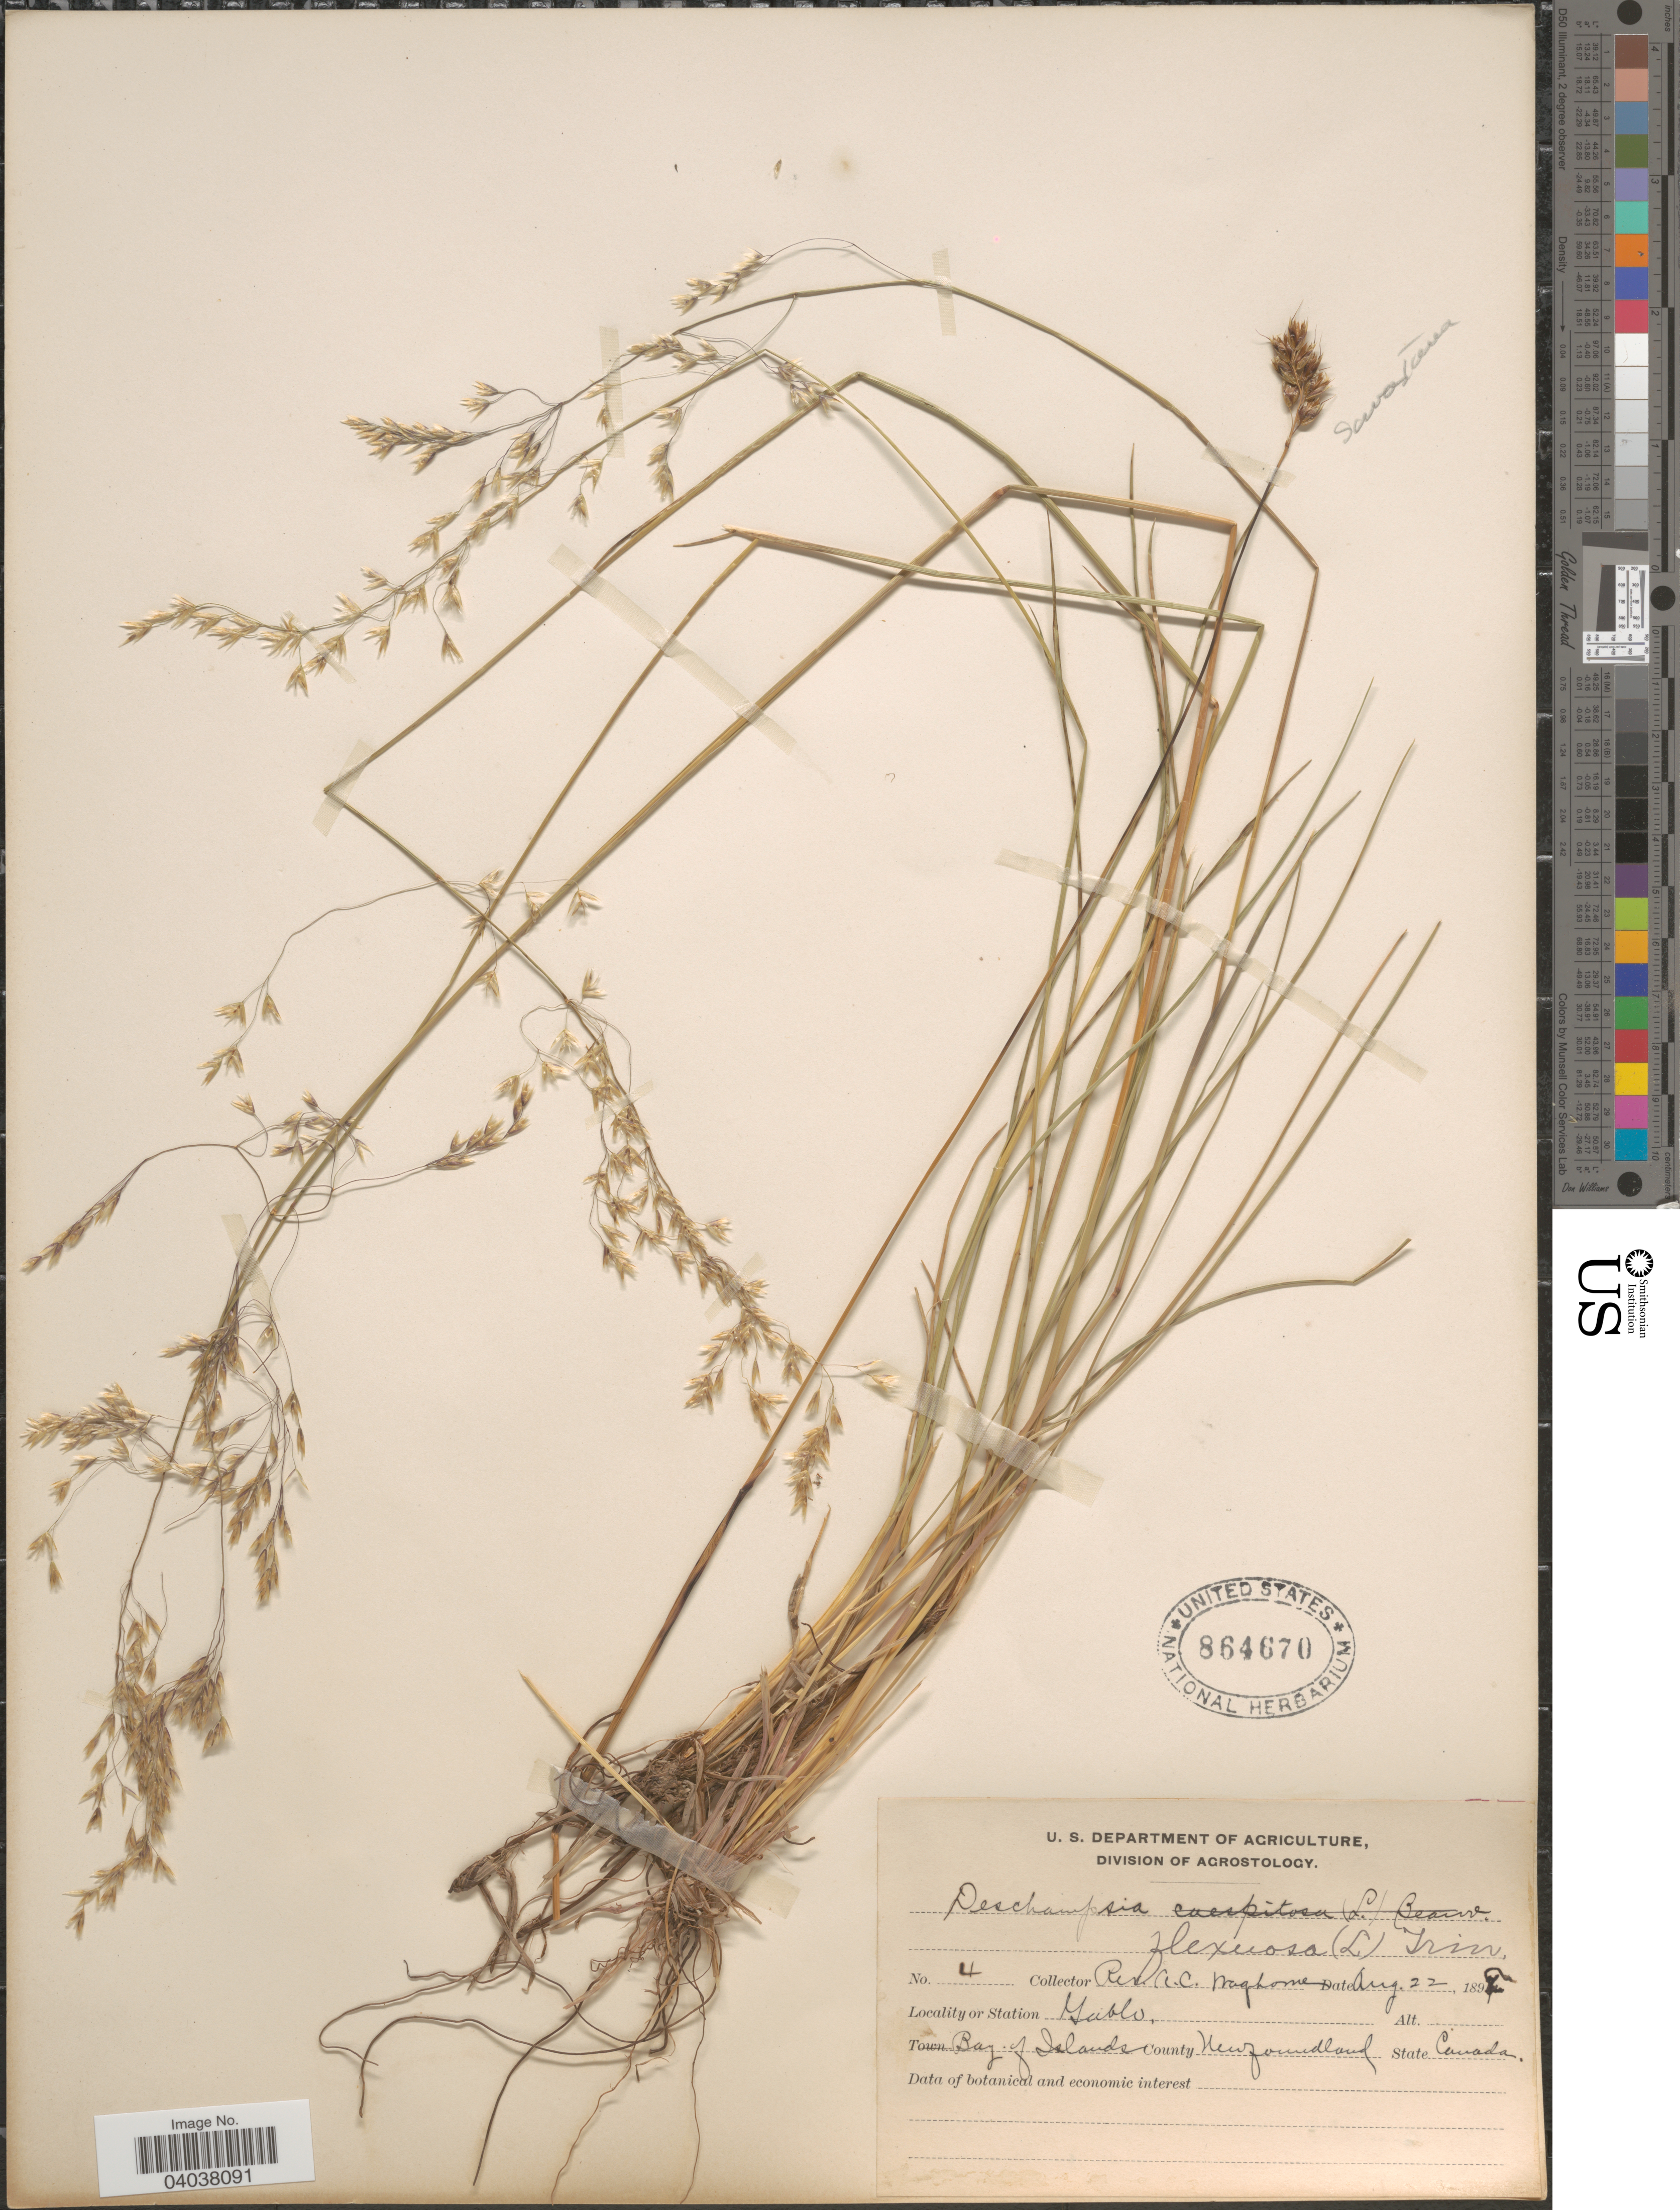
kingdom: Plantae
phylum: Tracheophyta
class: Liliopsida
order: Poales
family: Poaceae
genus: Deschampsia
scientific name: Deschampsia cespitosa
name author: (L.) P. Beauv.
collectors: A. Waghorne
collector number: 4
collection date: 1898-08-22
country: Canada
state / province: Newfoundland and Labrador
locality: Tablo. Bay of Islands. County Newfoundland.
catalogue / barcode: US 864670